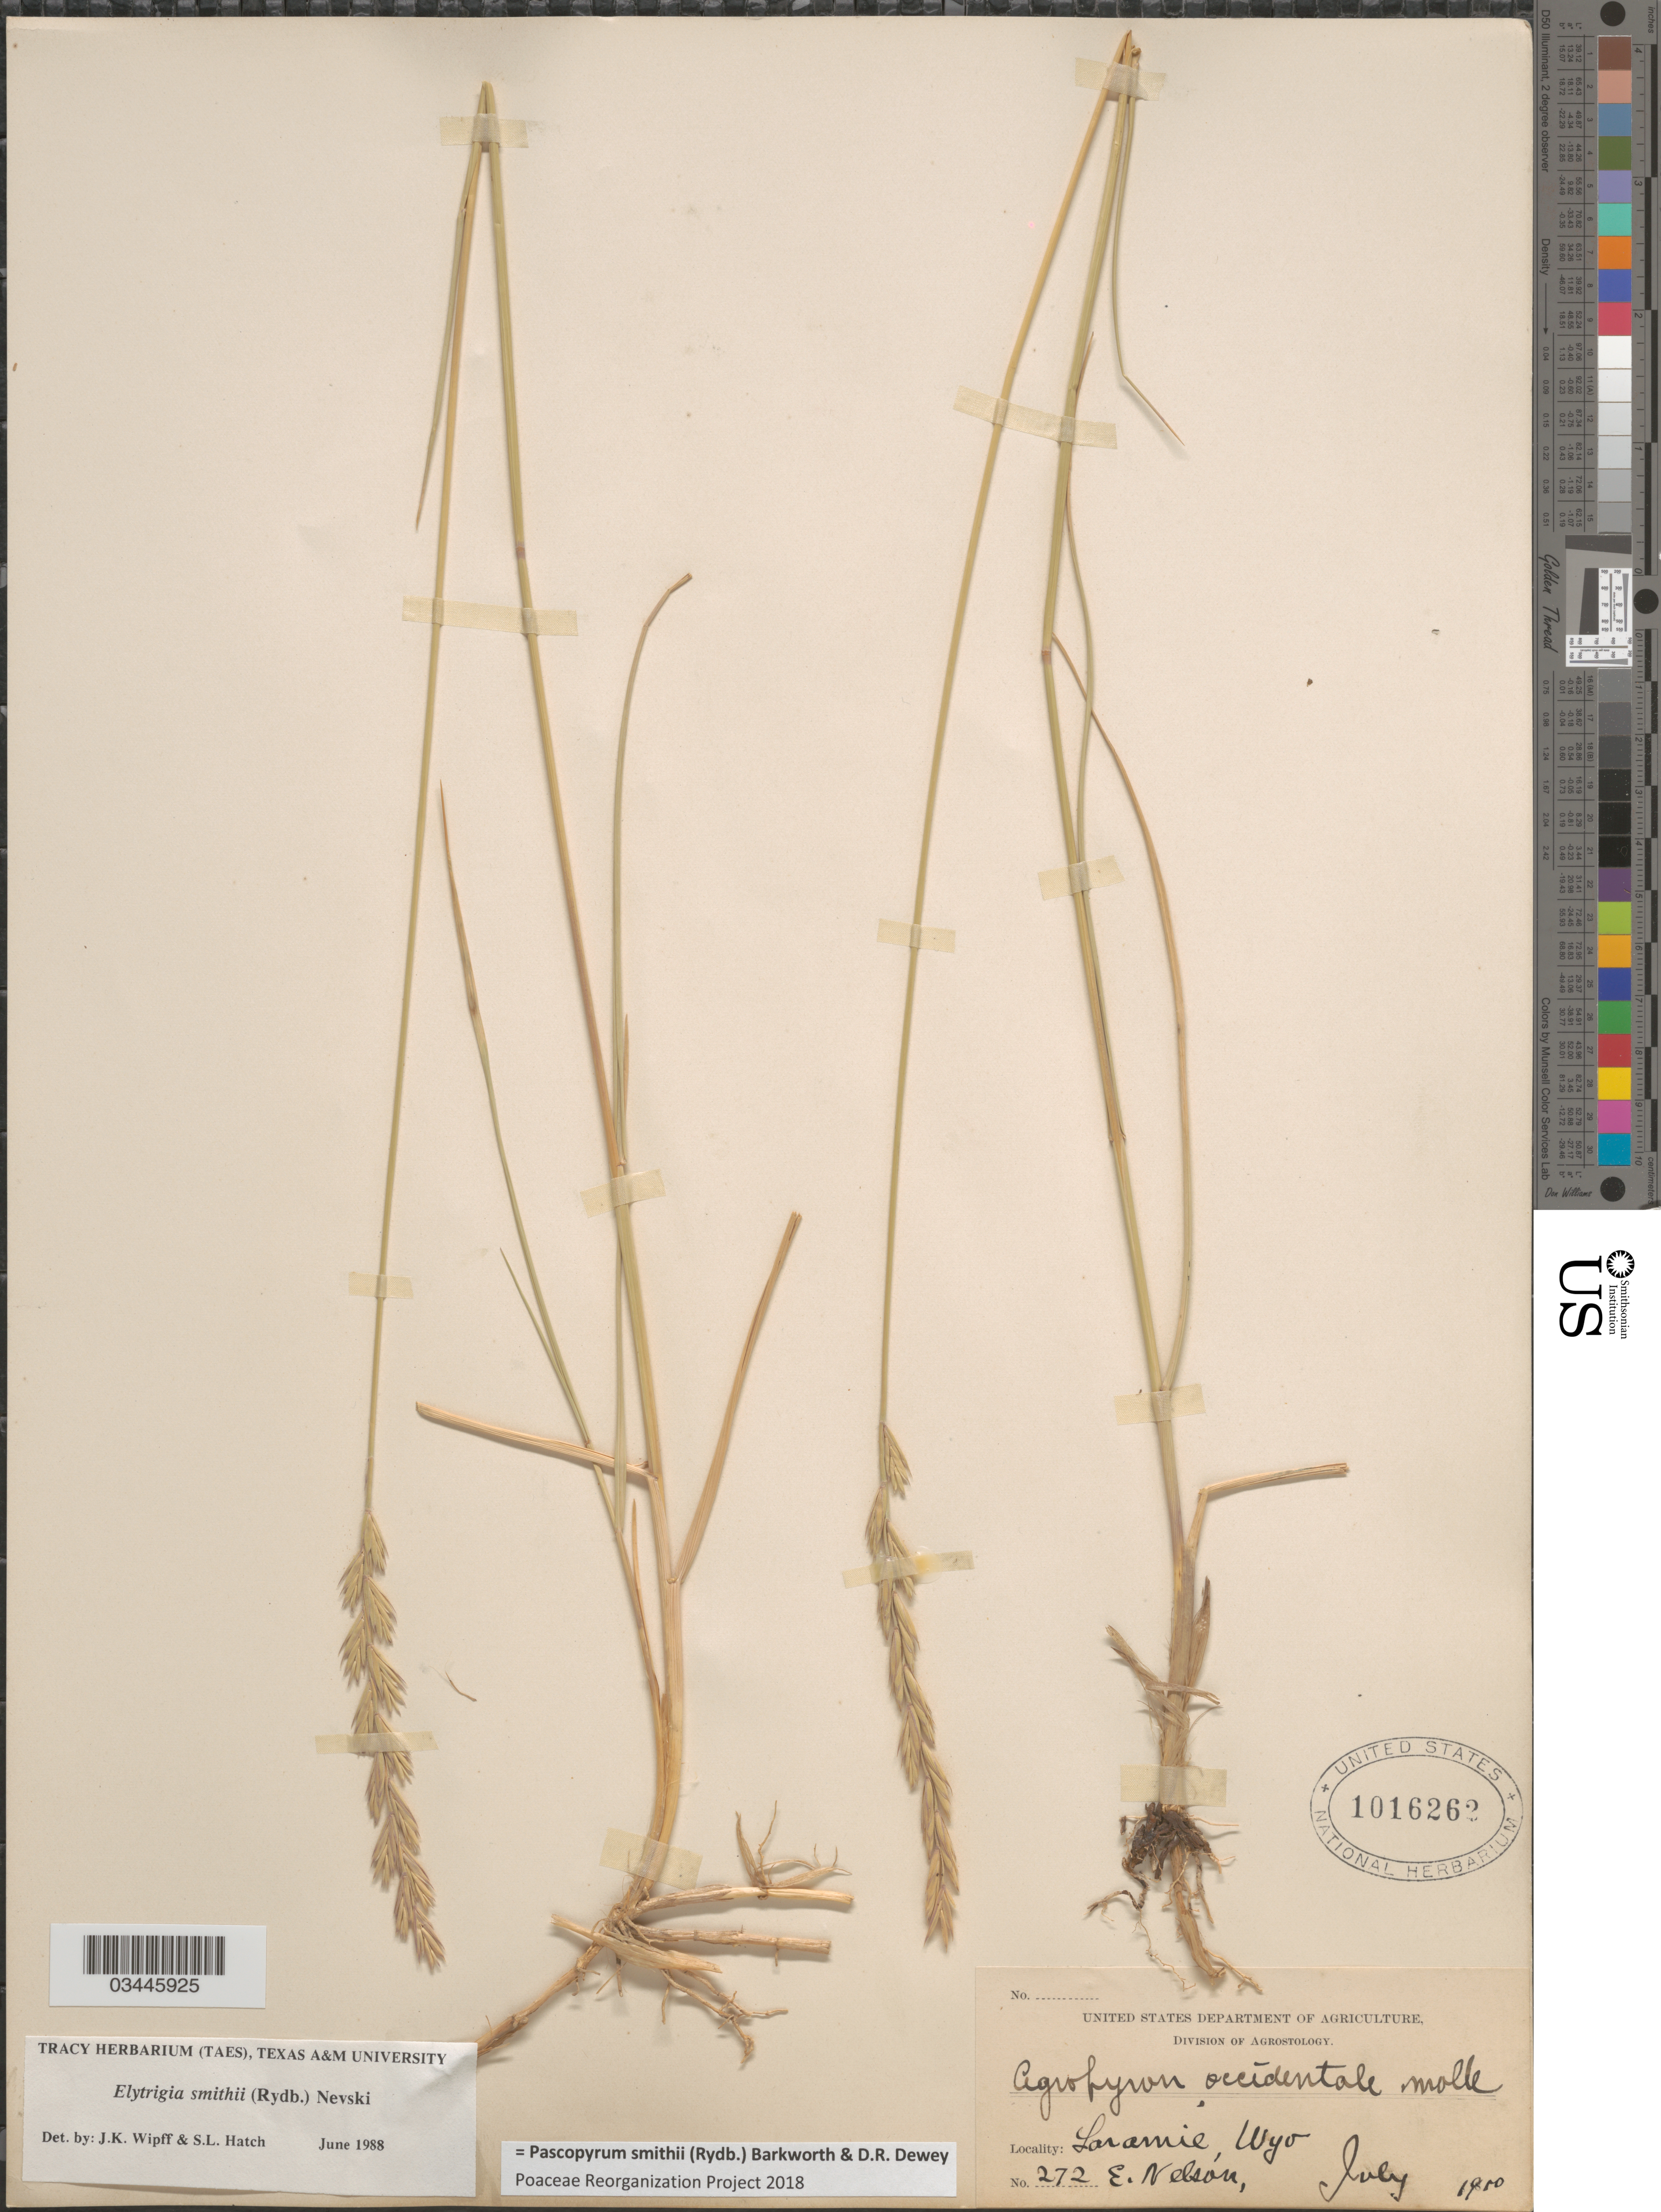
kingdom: Plantae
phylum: Tracheophyta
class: Liliopsida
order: Poales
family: Poaceae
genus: Pascopyrum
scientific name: Pascopyrum smithii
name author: (Rydb.) Barkworth & Dewey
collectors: E. Nelson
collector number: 272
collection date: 1900-07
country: United States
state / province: Wyoming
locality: Laramie.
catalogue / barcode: US 1016262